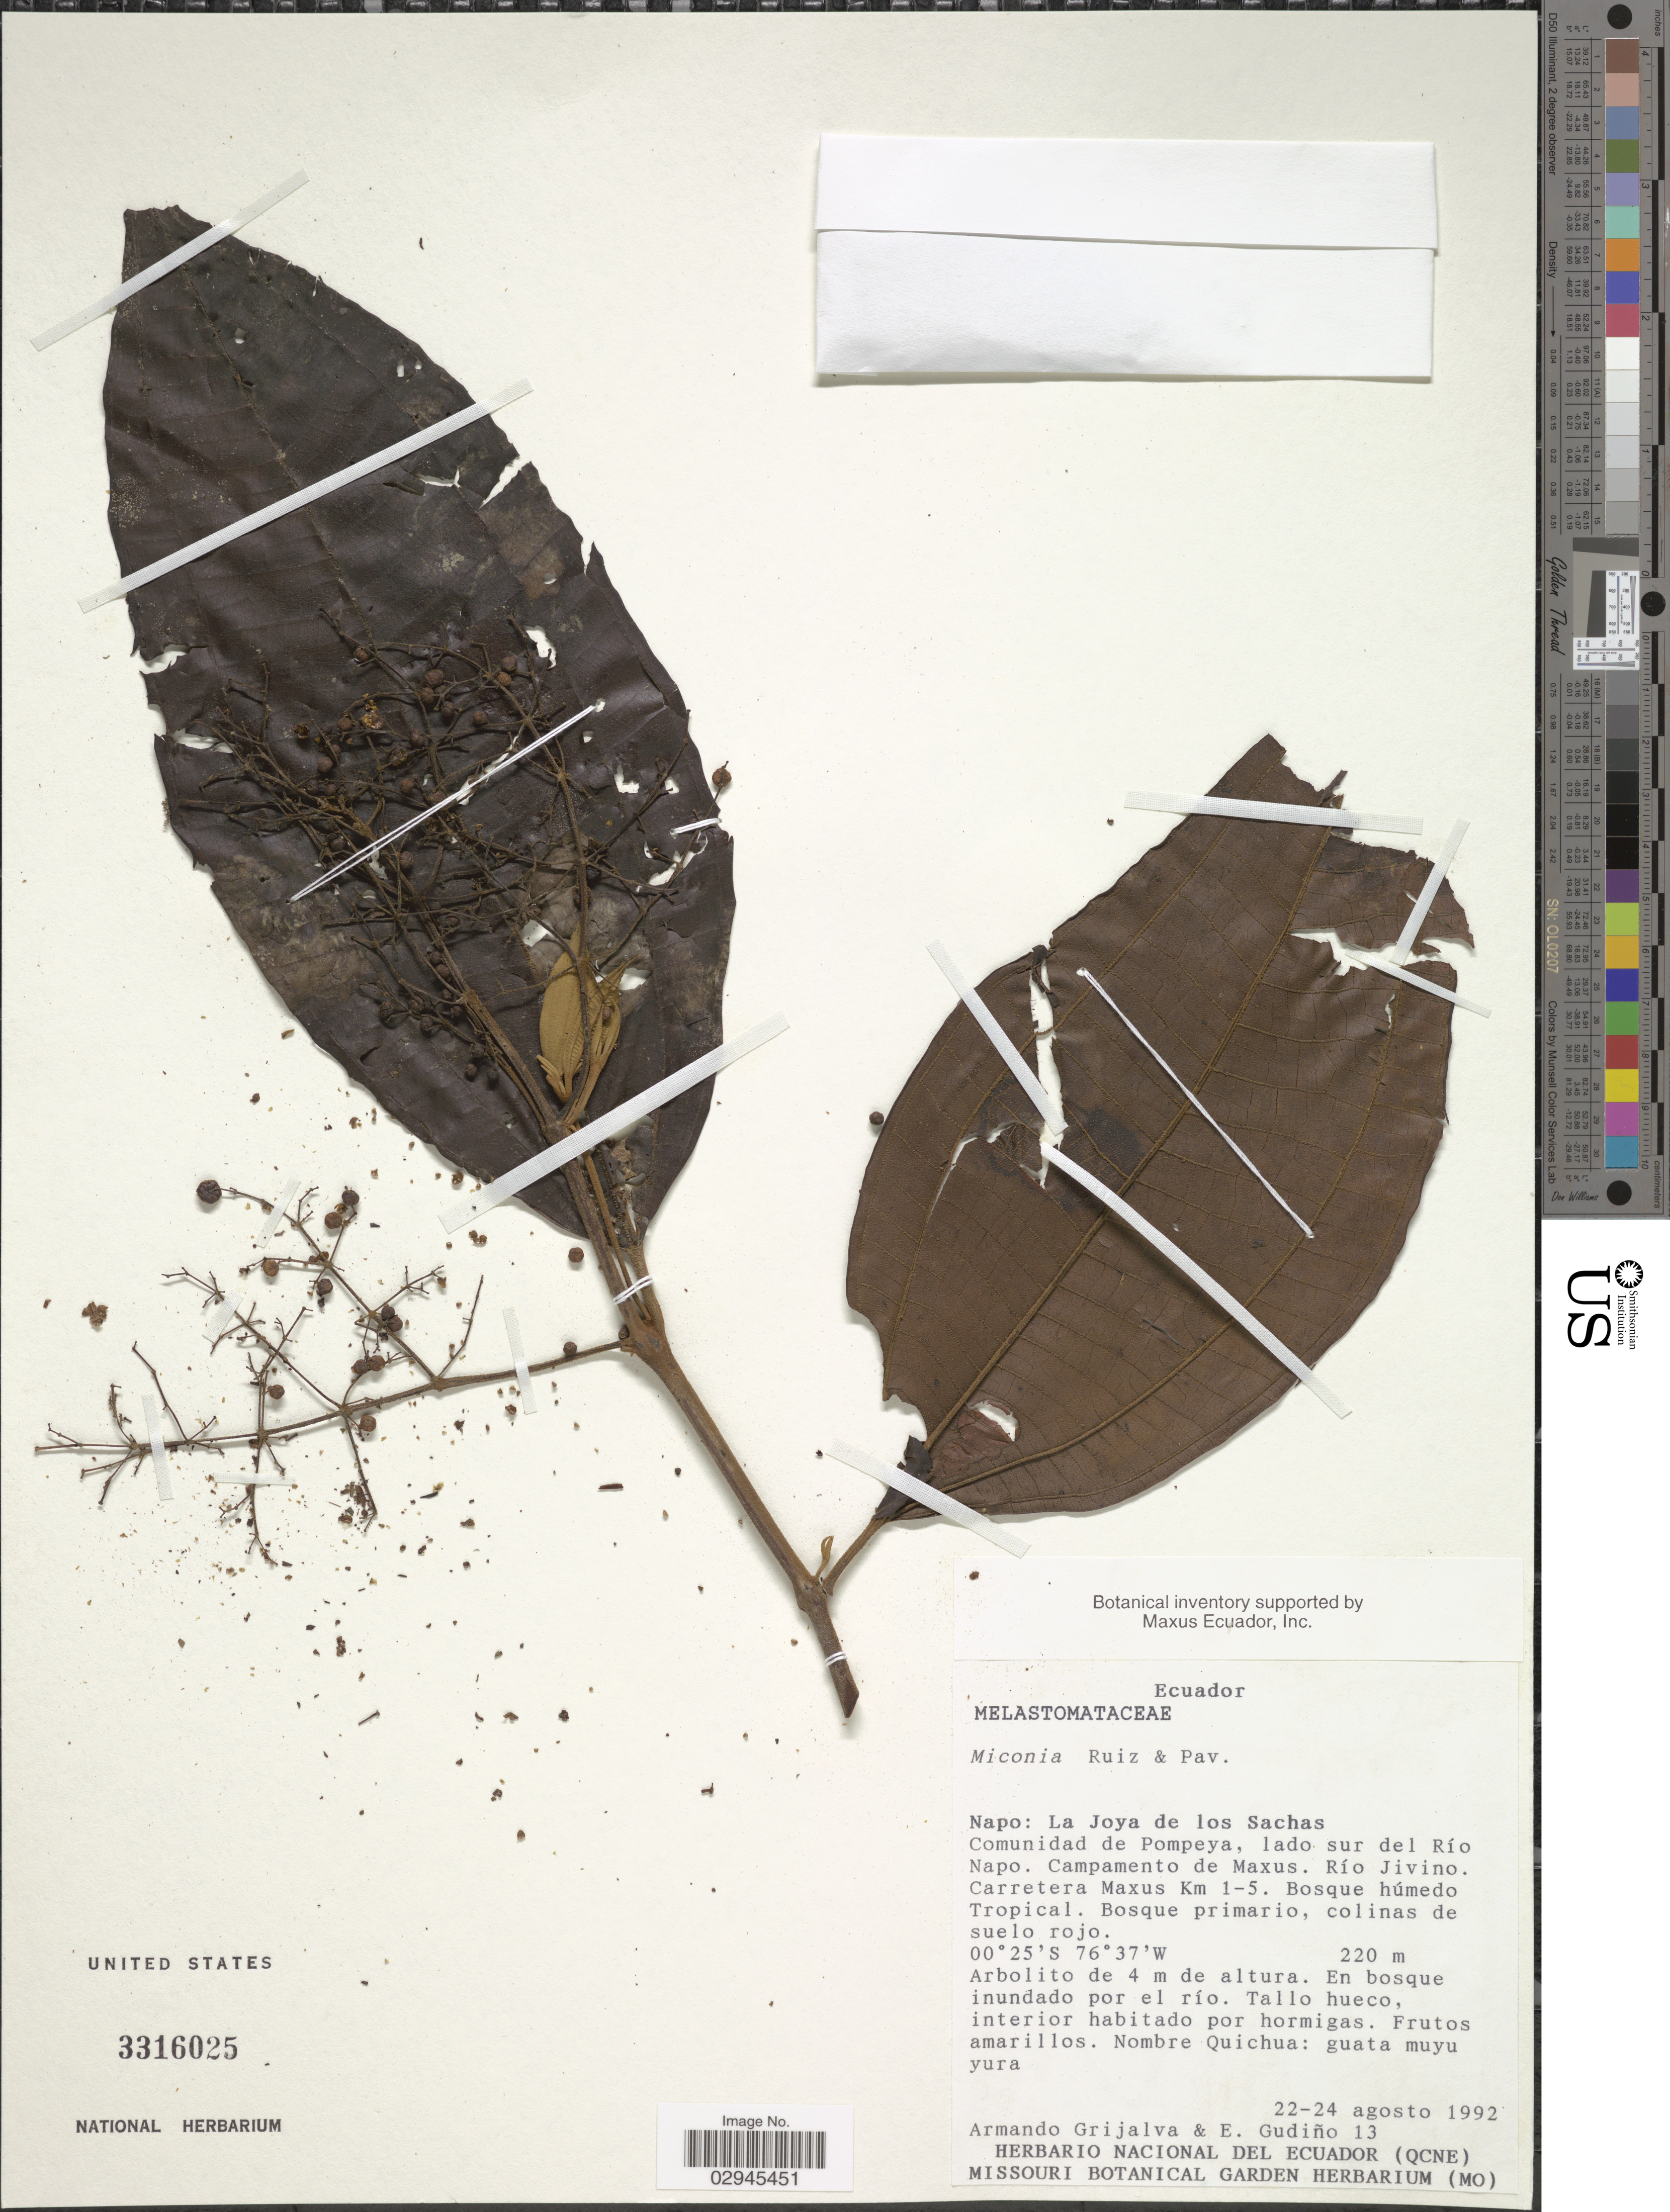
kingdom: Plantae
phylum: Tracheophyta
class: Magnoliopsida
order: Myrtales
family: Melastomataceae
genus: Miconia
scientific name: Miconia sp.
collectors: A. Grijalva & E. Gudiño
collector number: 13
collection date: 1992-08-22/1992-08-24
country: Ecuador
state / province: Napo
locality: La Joya de los Sachas. Comunidad de Pompeya, lado sur del Río Napo. Campamento de Maxus. Río Jivino. Carretera Maxus Km 1-5. Bosque húmedo Tropical.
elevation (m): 220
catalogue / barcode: US 3316025